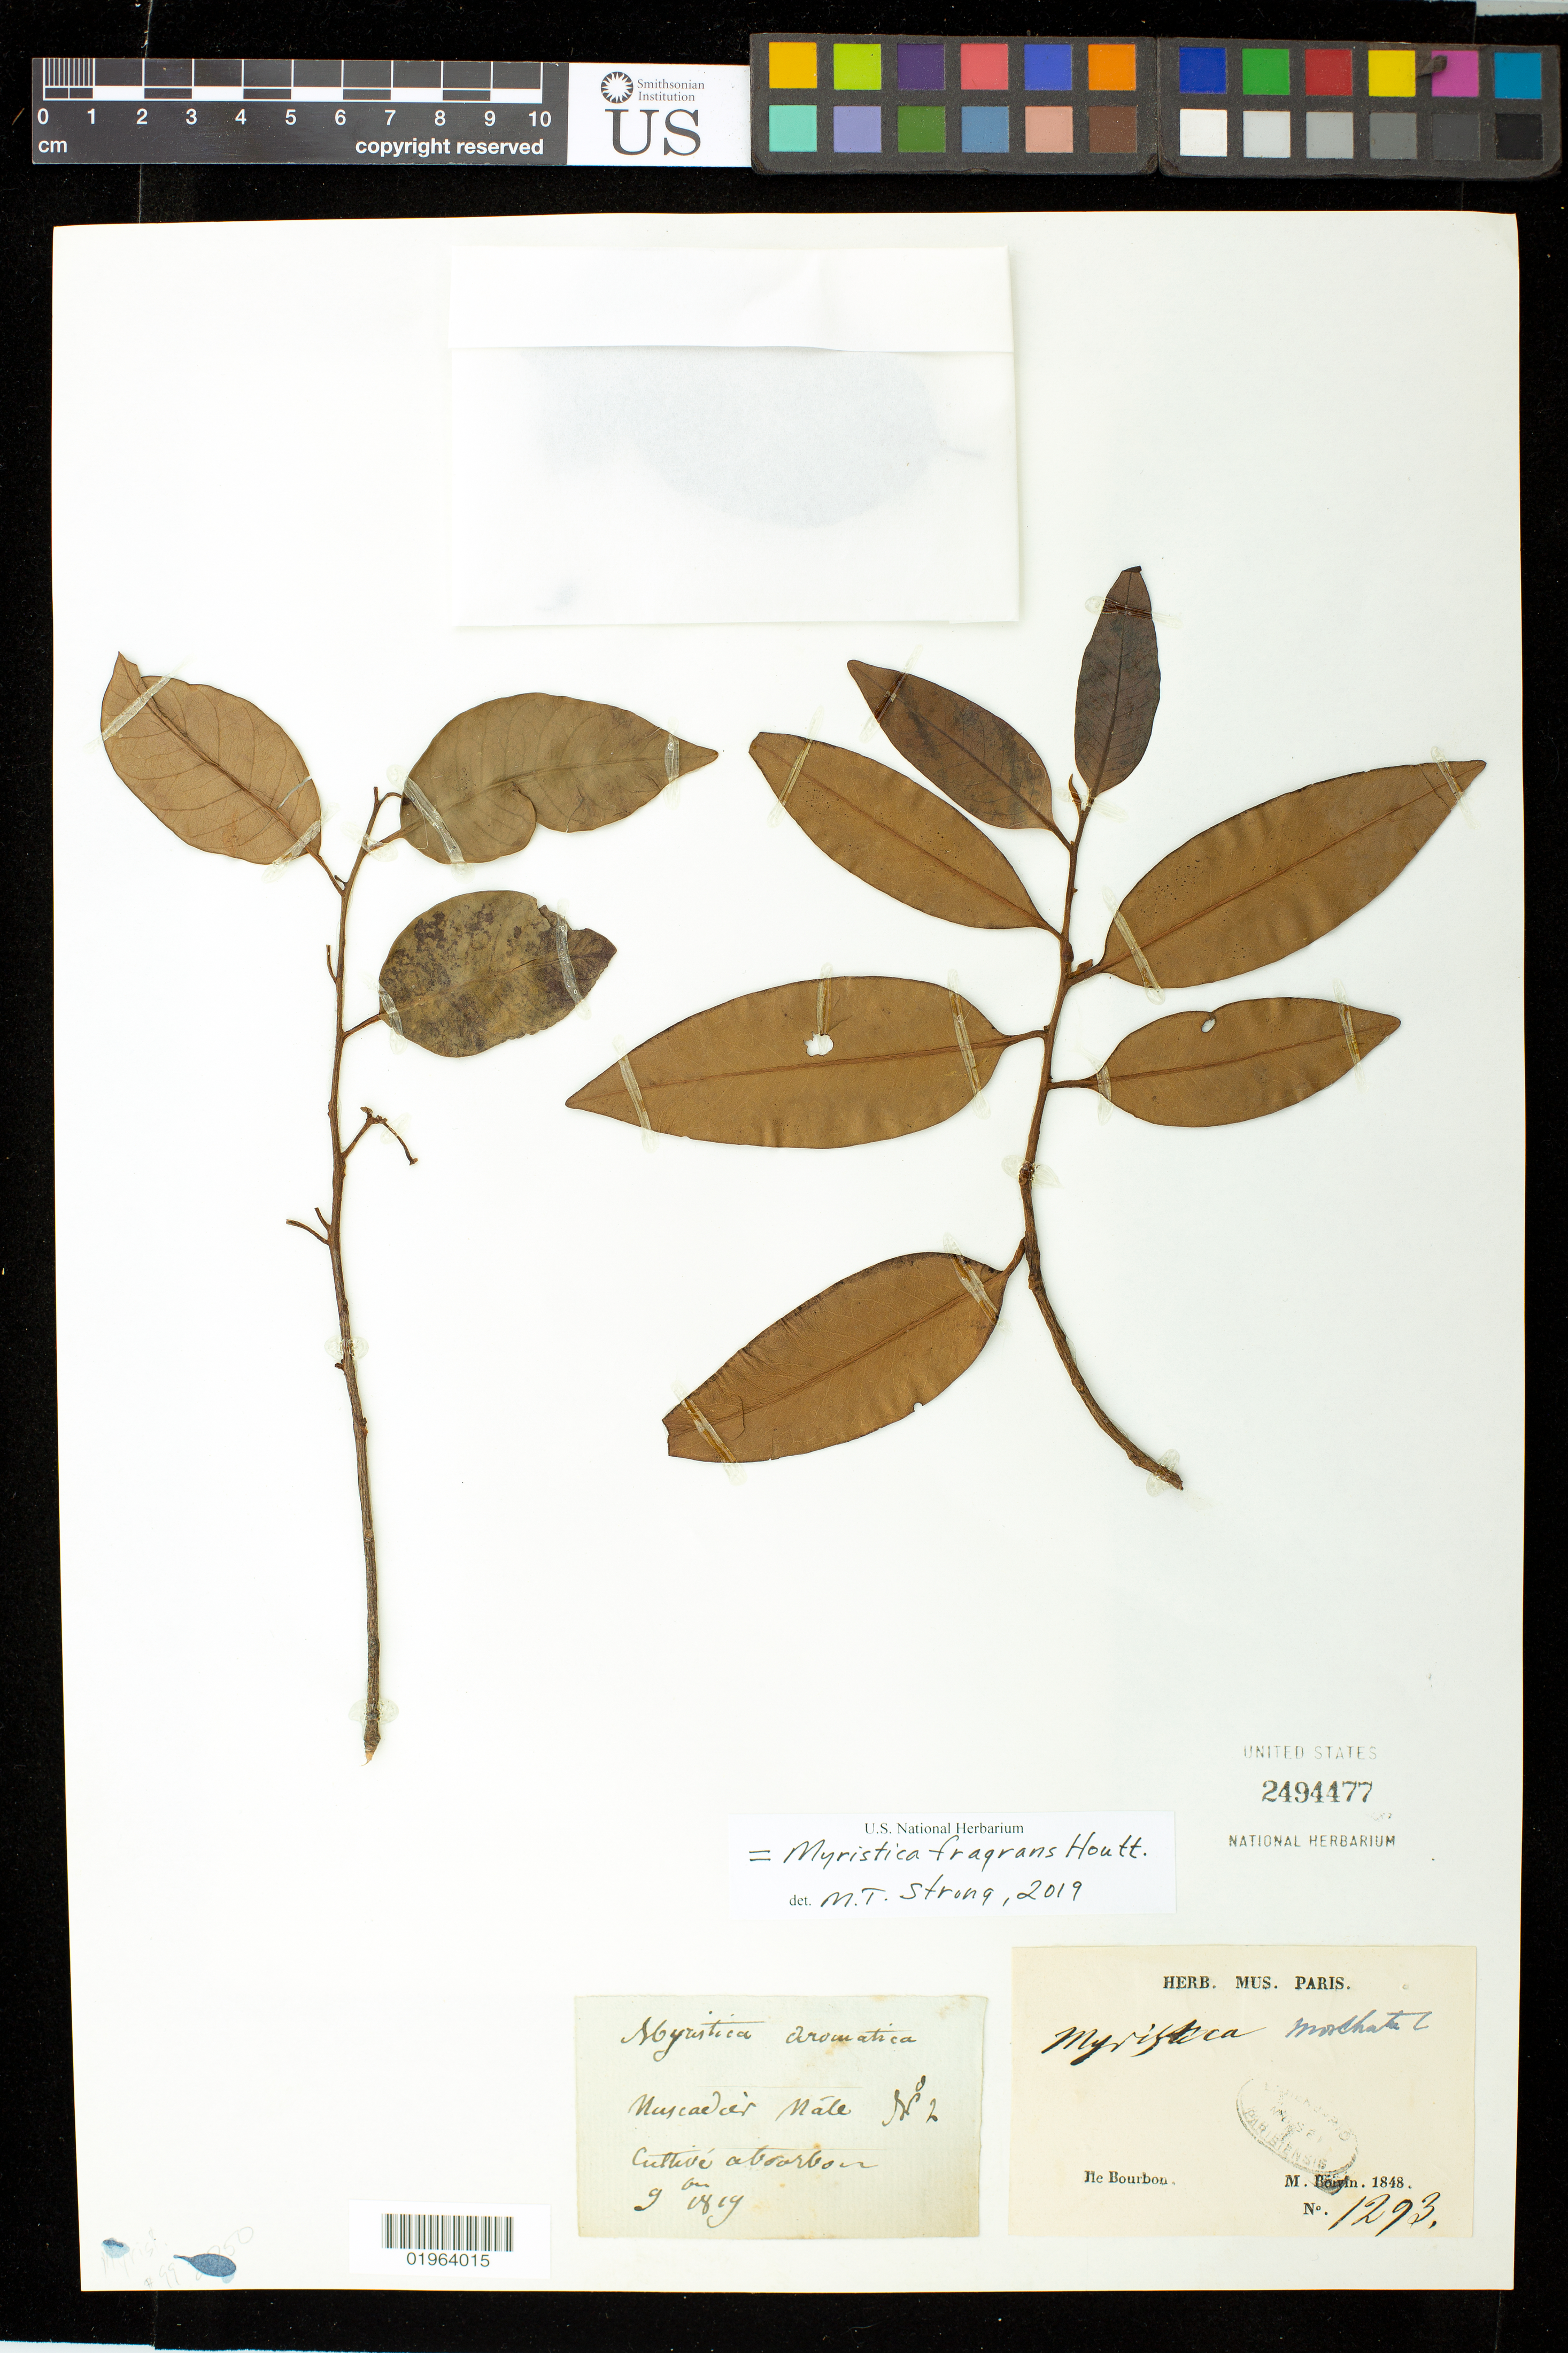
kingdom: Plantae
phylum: Tracheophyta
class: Magnoliopsida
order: Magnoliales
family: Myristicaceae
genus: Myristica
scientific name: Myristica fragrans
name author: Houtt.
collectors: M. Boivin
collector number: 1293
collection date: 1848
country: Réunion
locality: Ile Bourbon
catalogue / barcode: US 2494477